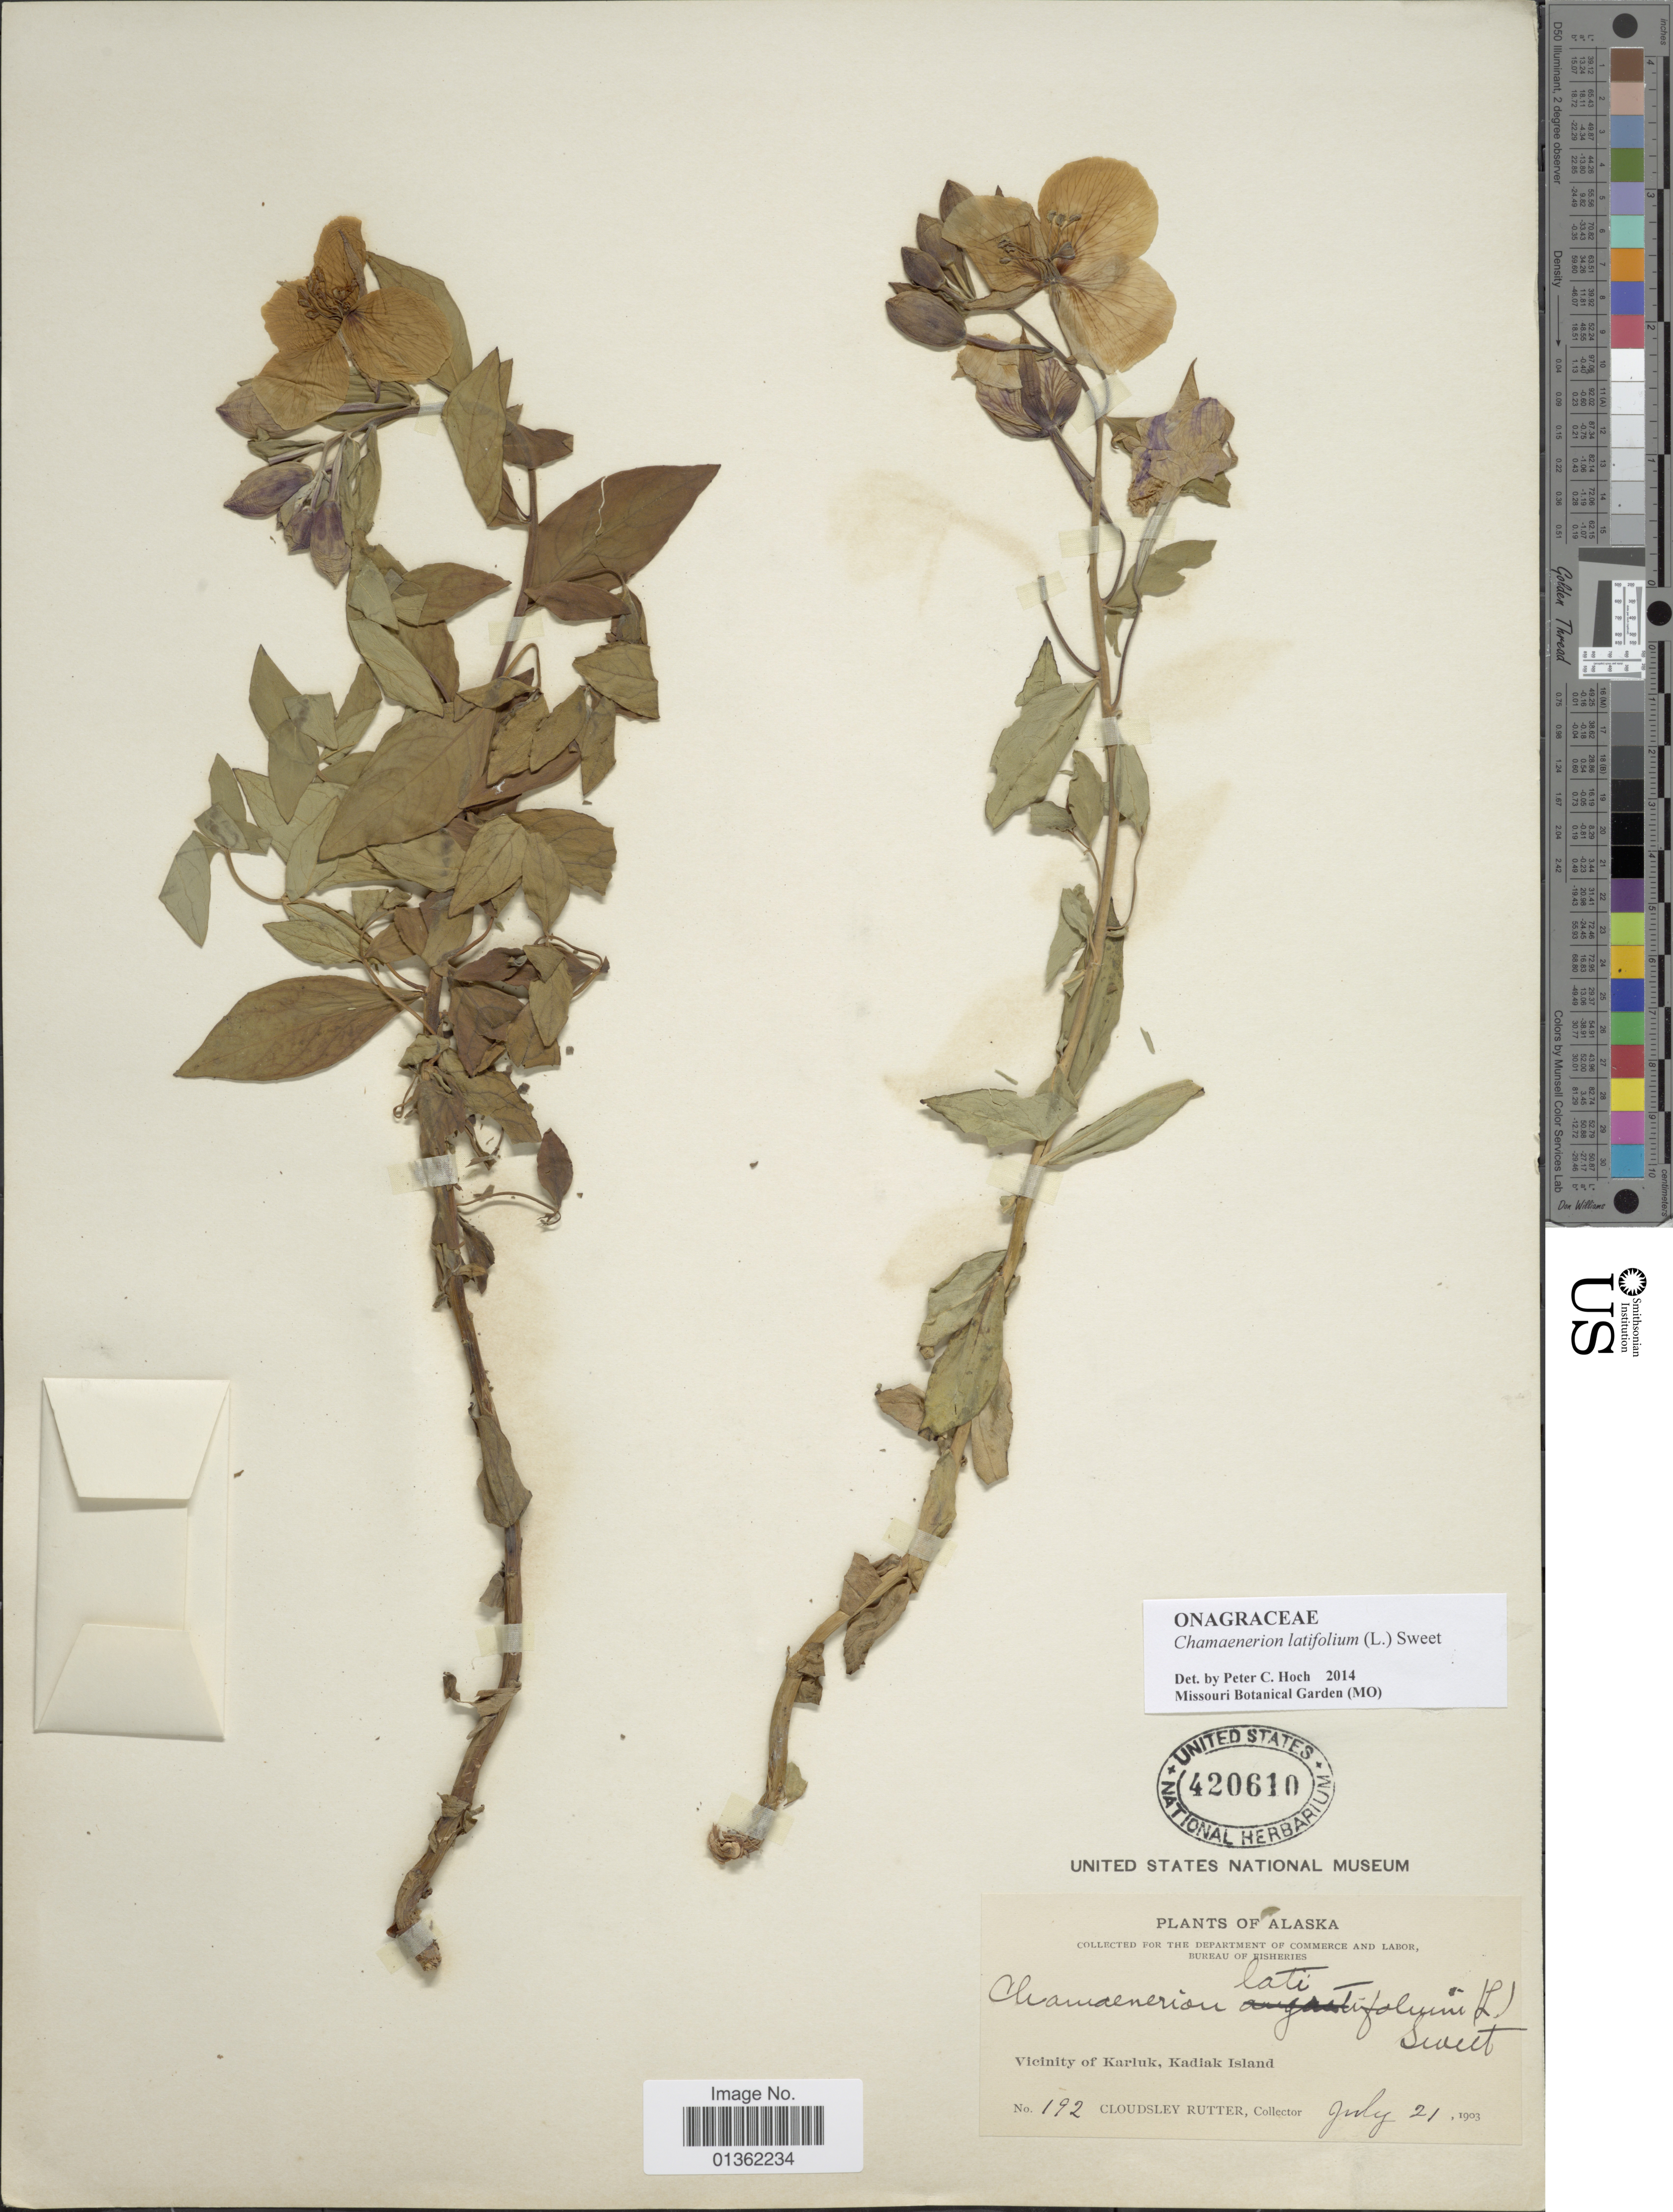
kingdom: Plantae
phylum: Tracheophyta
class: Magnoliopsida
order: Myrtales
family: Onagraceae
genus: Chamaenerion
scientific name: Chamaenerion latifolium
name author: (L.) Th. Fr. & Lange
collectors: C. Rutter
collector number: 192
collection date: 1903-07-21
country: United States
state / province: Alaska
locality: Vicinity of Karluk, Kadiak Island.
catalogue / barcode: US 420610